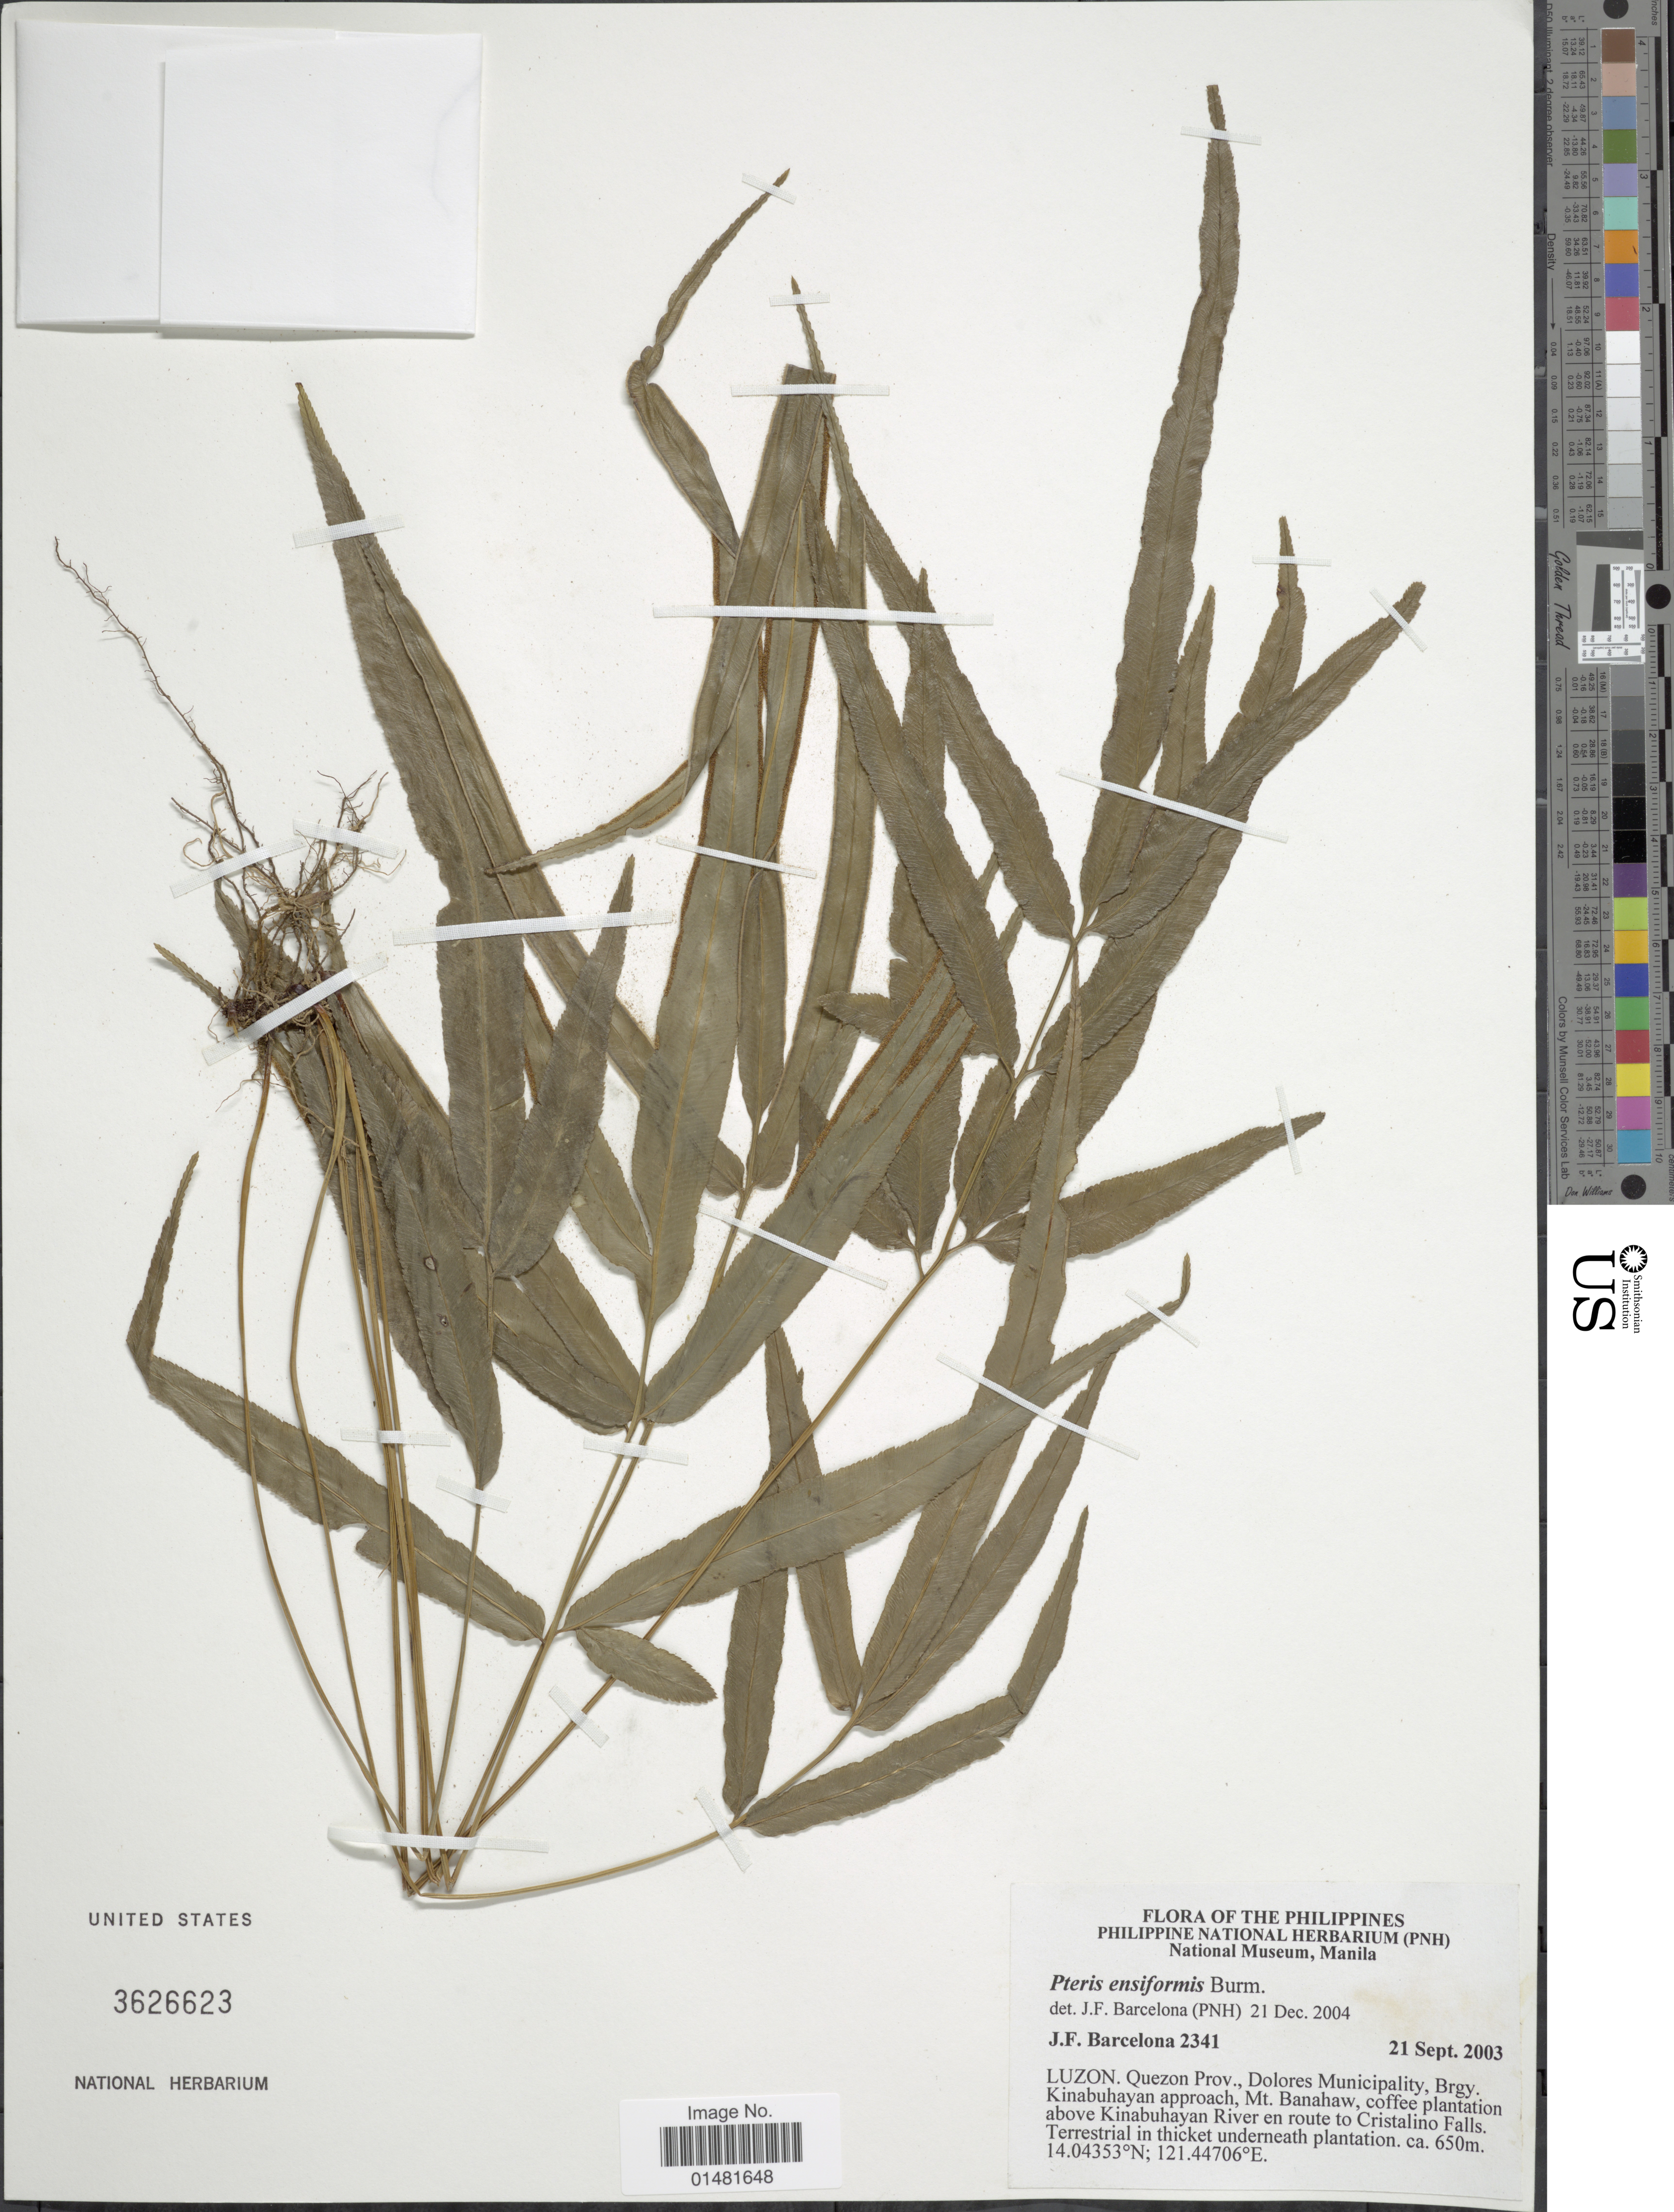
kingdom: Plantae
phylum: Tracheophyta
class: Polypodiopsida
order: Polypodiales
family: Pteridaceae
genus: Pteris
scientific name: Pteris ensiformis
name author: Burm. f.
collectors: J. F. Barcelona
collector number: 2341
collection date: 2003-09-21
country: Philippines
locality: Luzon. Quezon Prov., Dolores Municipality, Brgy. Kinabuhayan approach, Mt. Banahaw, coffee plantation above Kinabuhayan River en route to Cristalino Falls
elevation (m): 650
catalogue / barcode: US 2626623